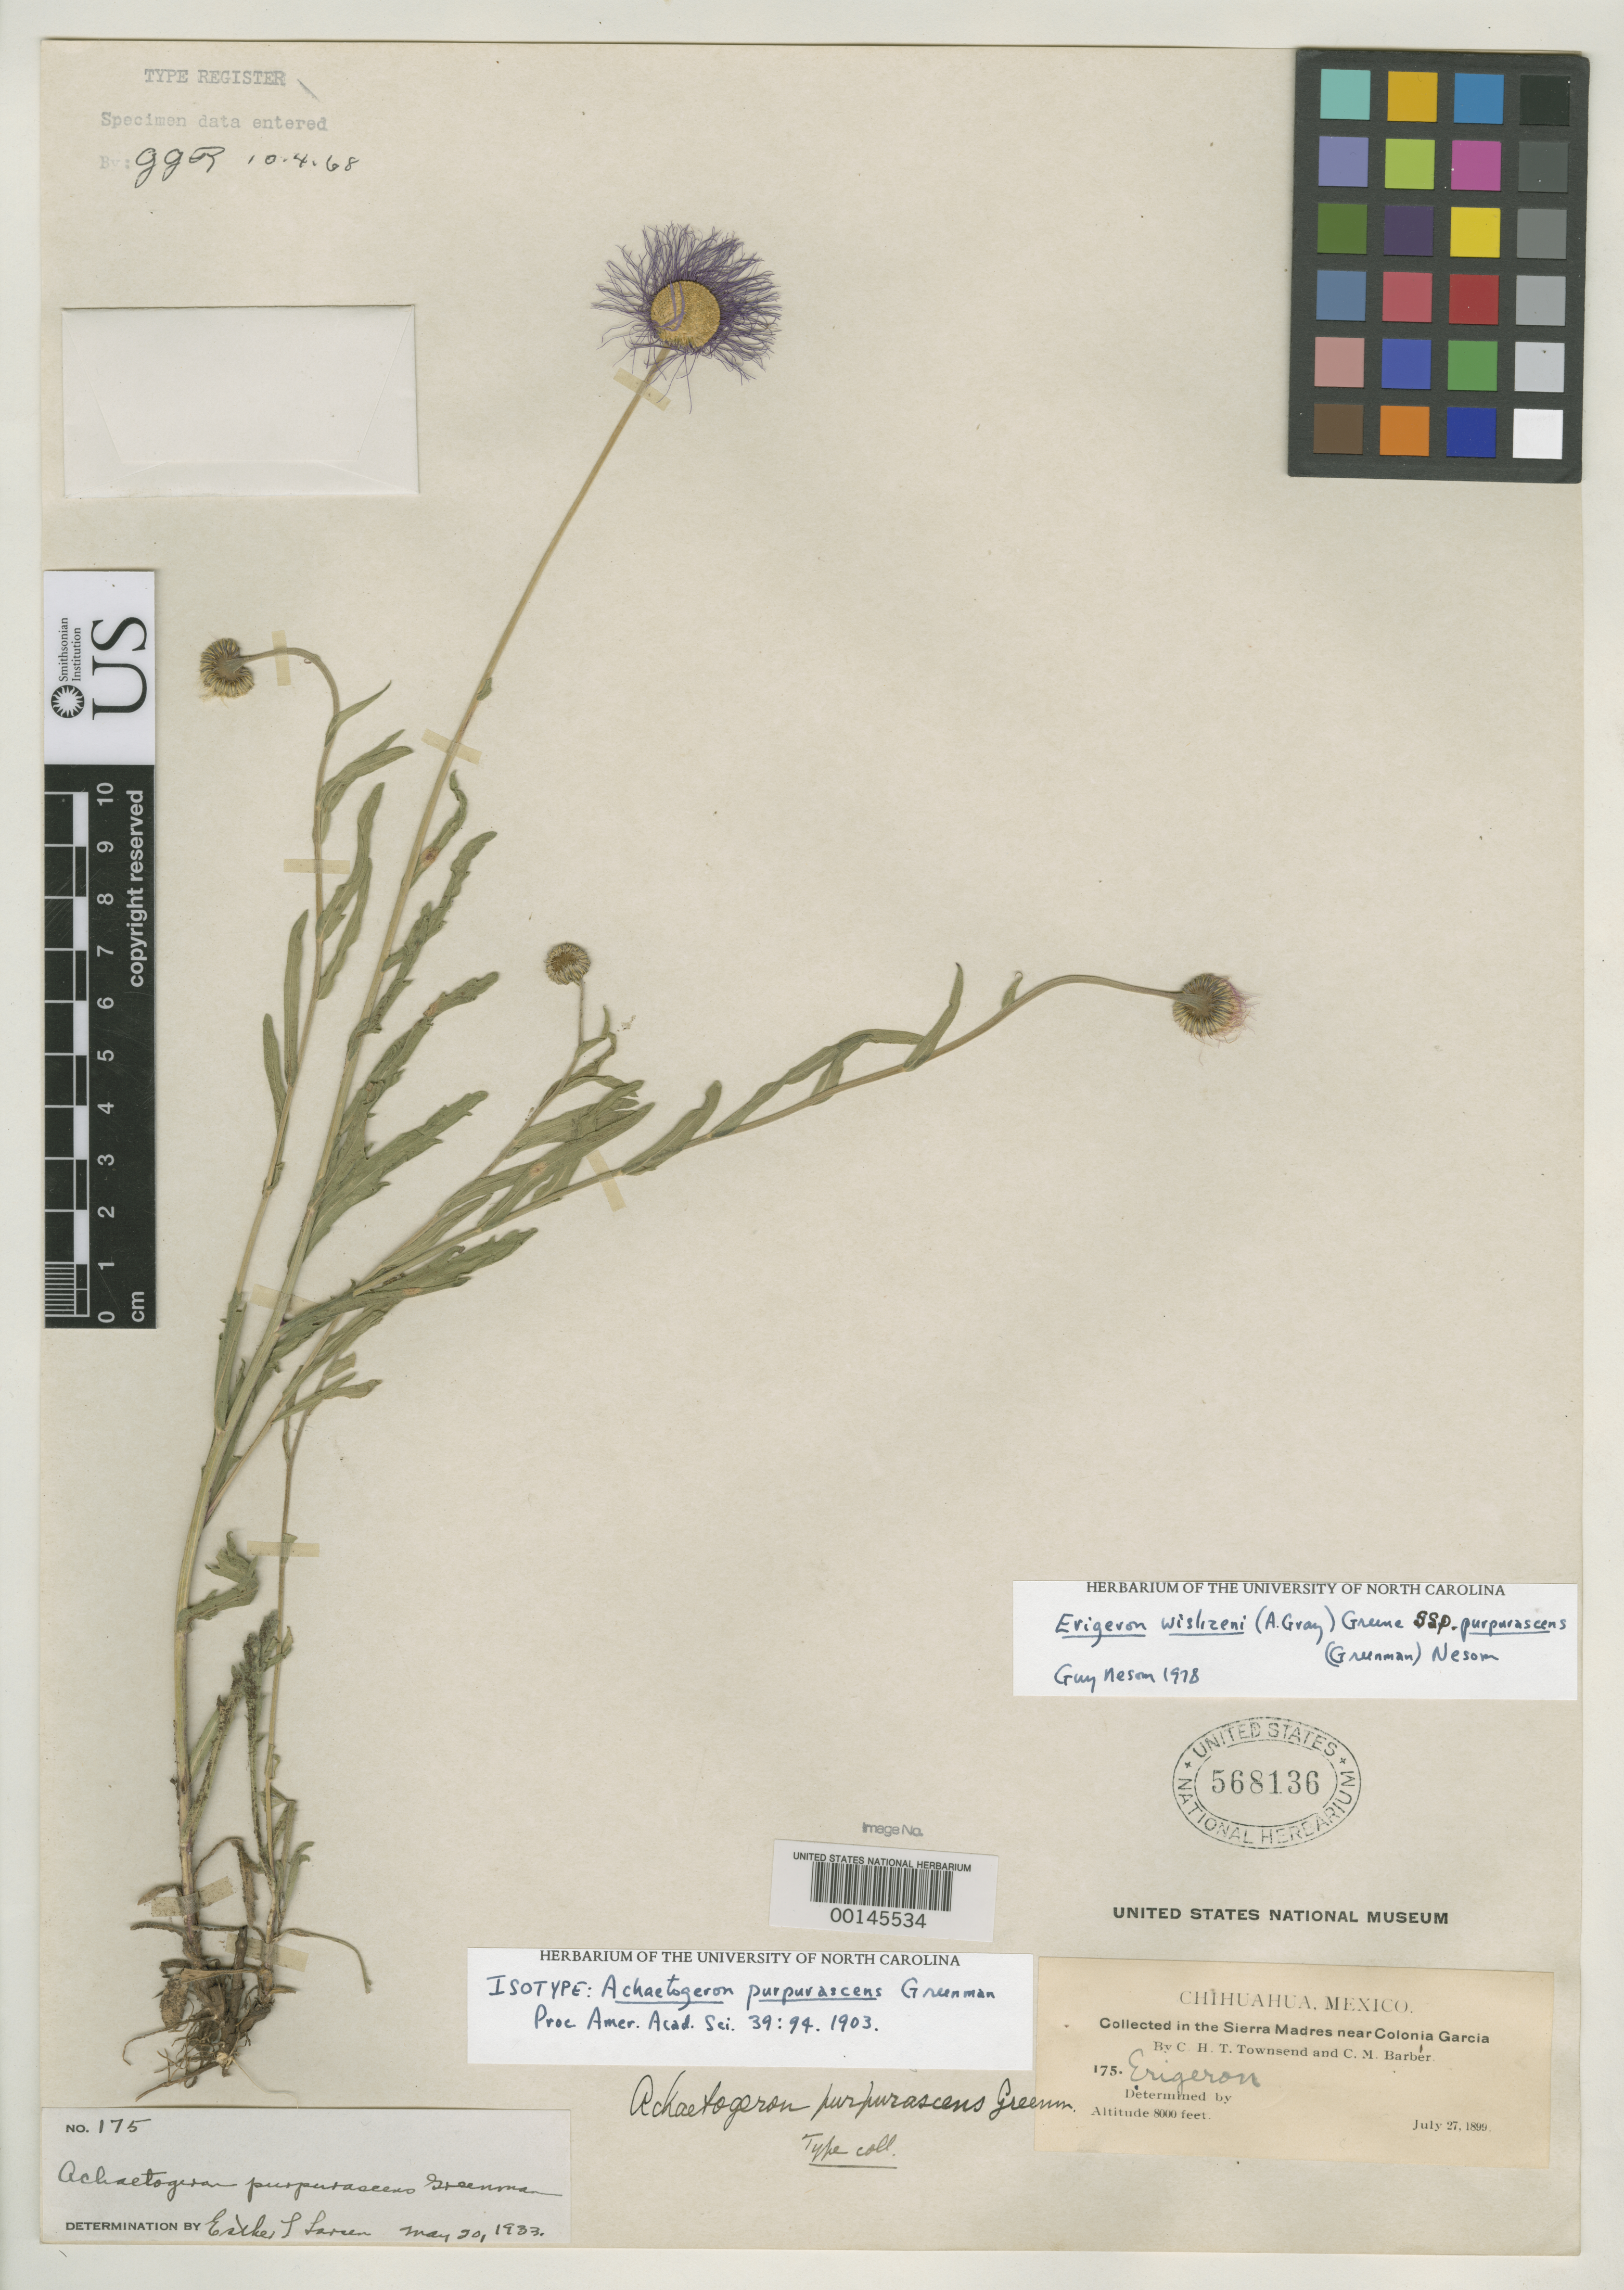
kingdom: Plantae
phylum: Tracheophyta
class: Magnoliopsida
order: Asterales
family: Asteraceae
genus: Achaetogeron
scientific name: Achaetogeron purpurascens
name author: Greenm.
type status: Isotype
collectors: C. H. T. Townsend & C. Barber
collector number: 175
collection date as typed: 27 Jul 1899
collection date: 1899-07-27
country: Mexico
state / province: Chihuahua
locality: Near Colonia Garcia, Sierra Madres.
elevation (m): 2450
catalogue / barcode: US 568136